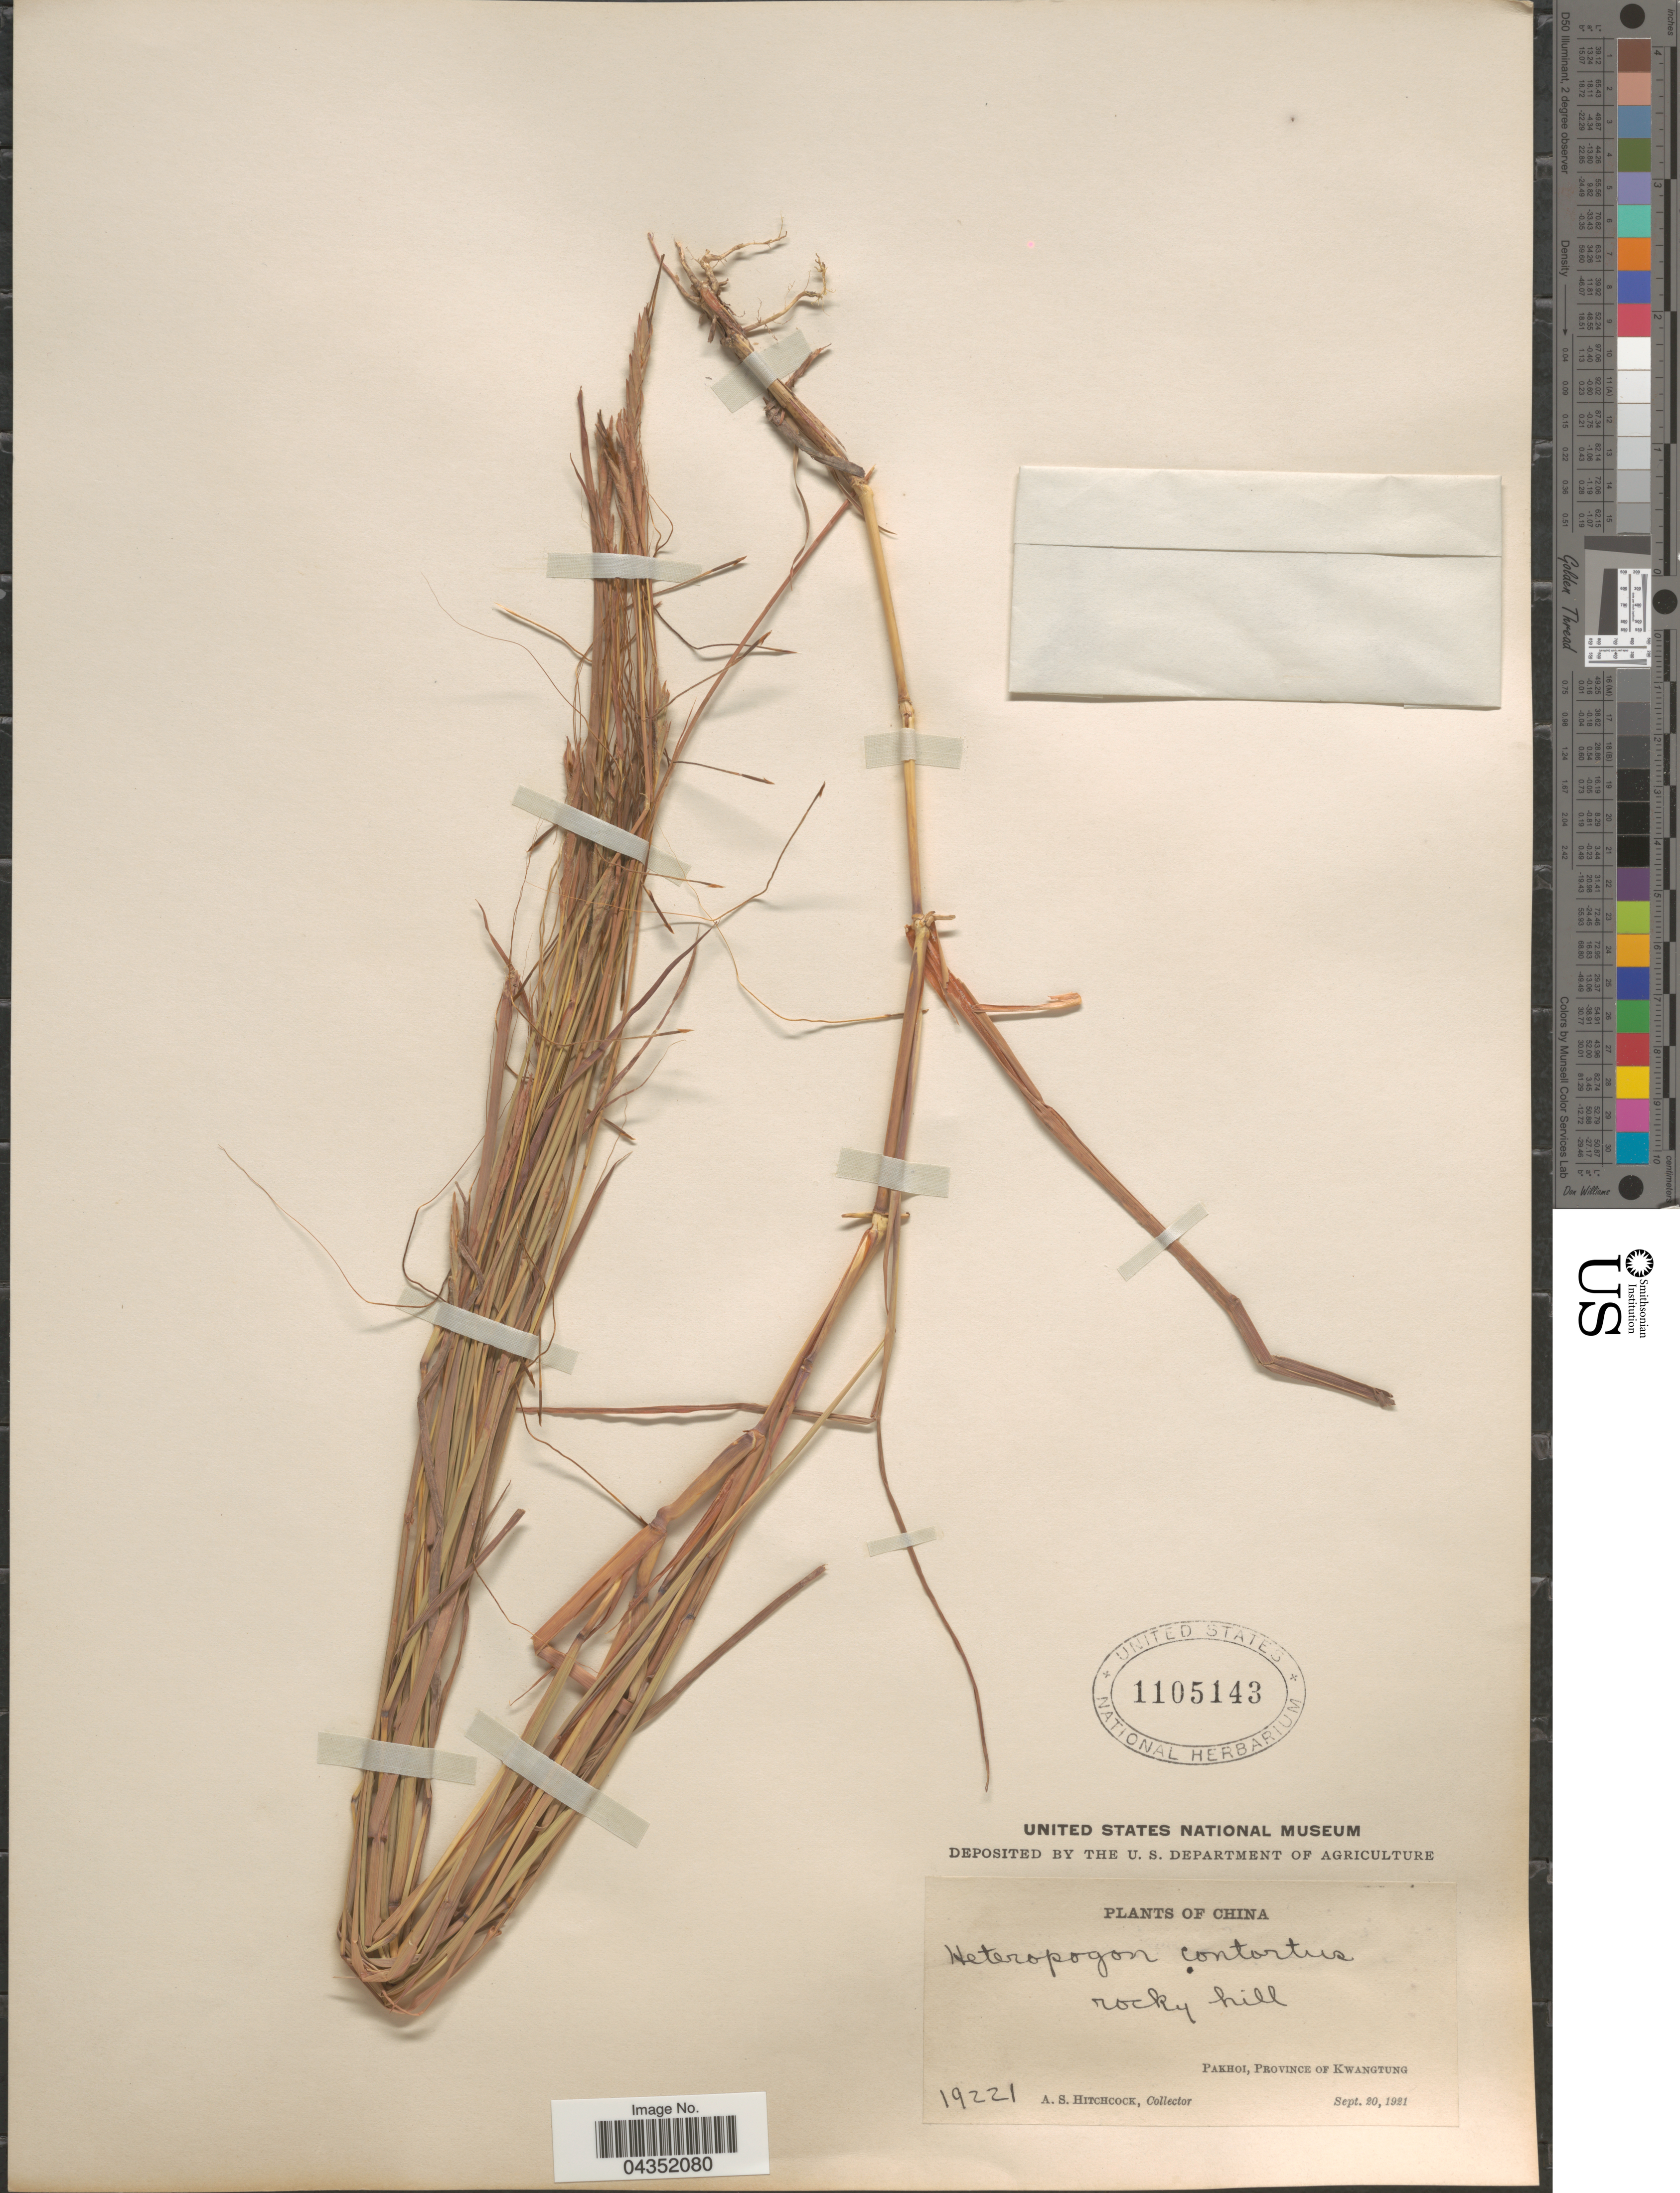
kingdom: Plantae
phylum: Tracheophyta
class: Liliopsida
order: Poales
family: Poaceae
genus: Heteropogon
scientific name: Heteropogon contortus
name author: (L.) P. Beauv. ex Roem. & Schult.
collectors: A. S. Hitchcock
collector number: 19221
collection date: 1921-09-20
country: China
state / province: Guangdong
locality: Rocky hill. Pakhoi, Province of Kwangtung.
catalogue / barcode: US 1105143